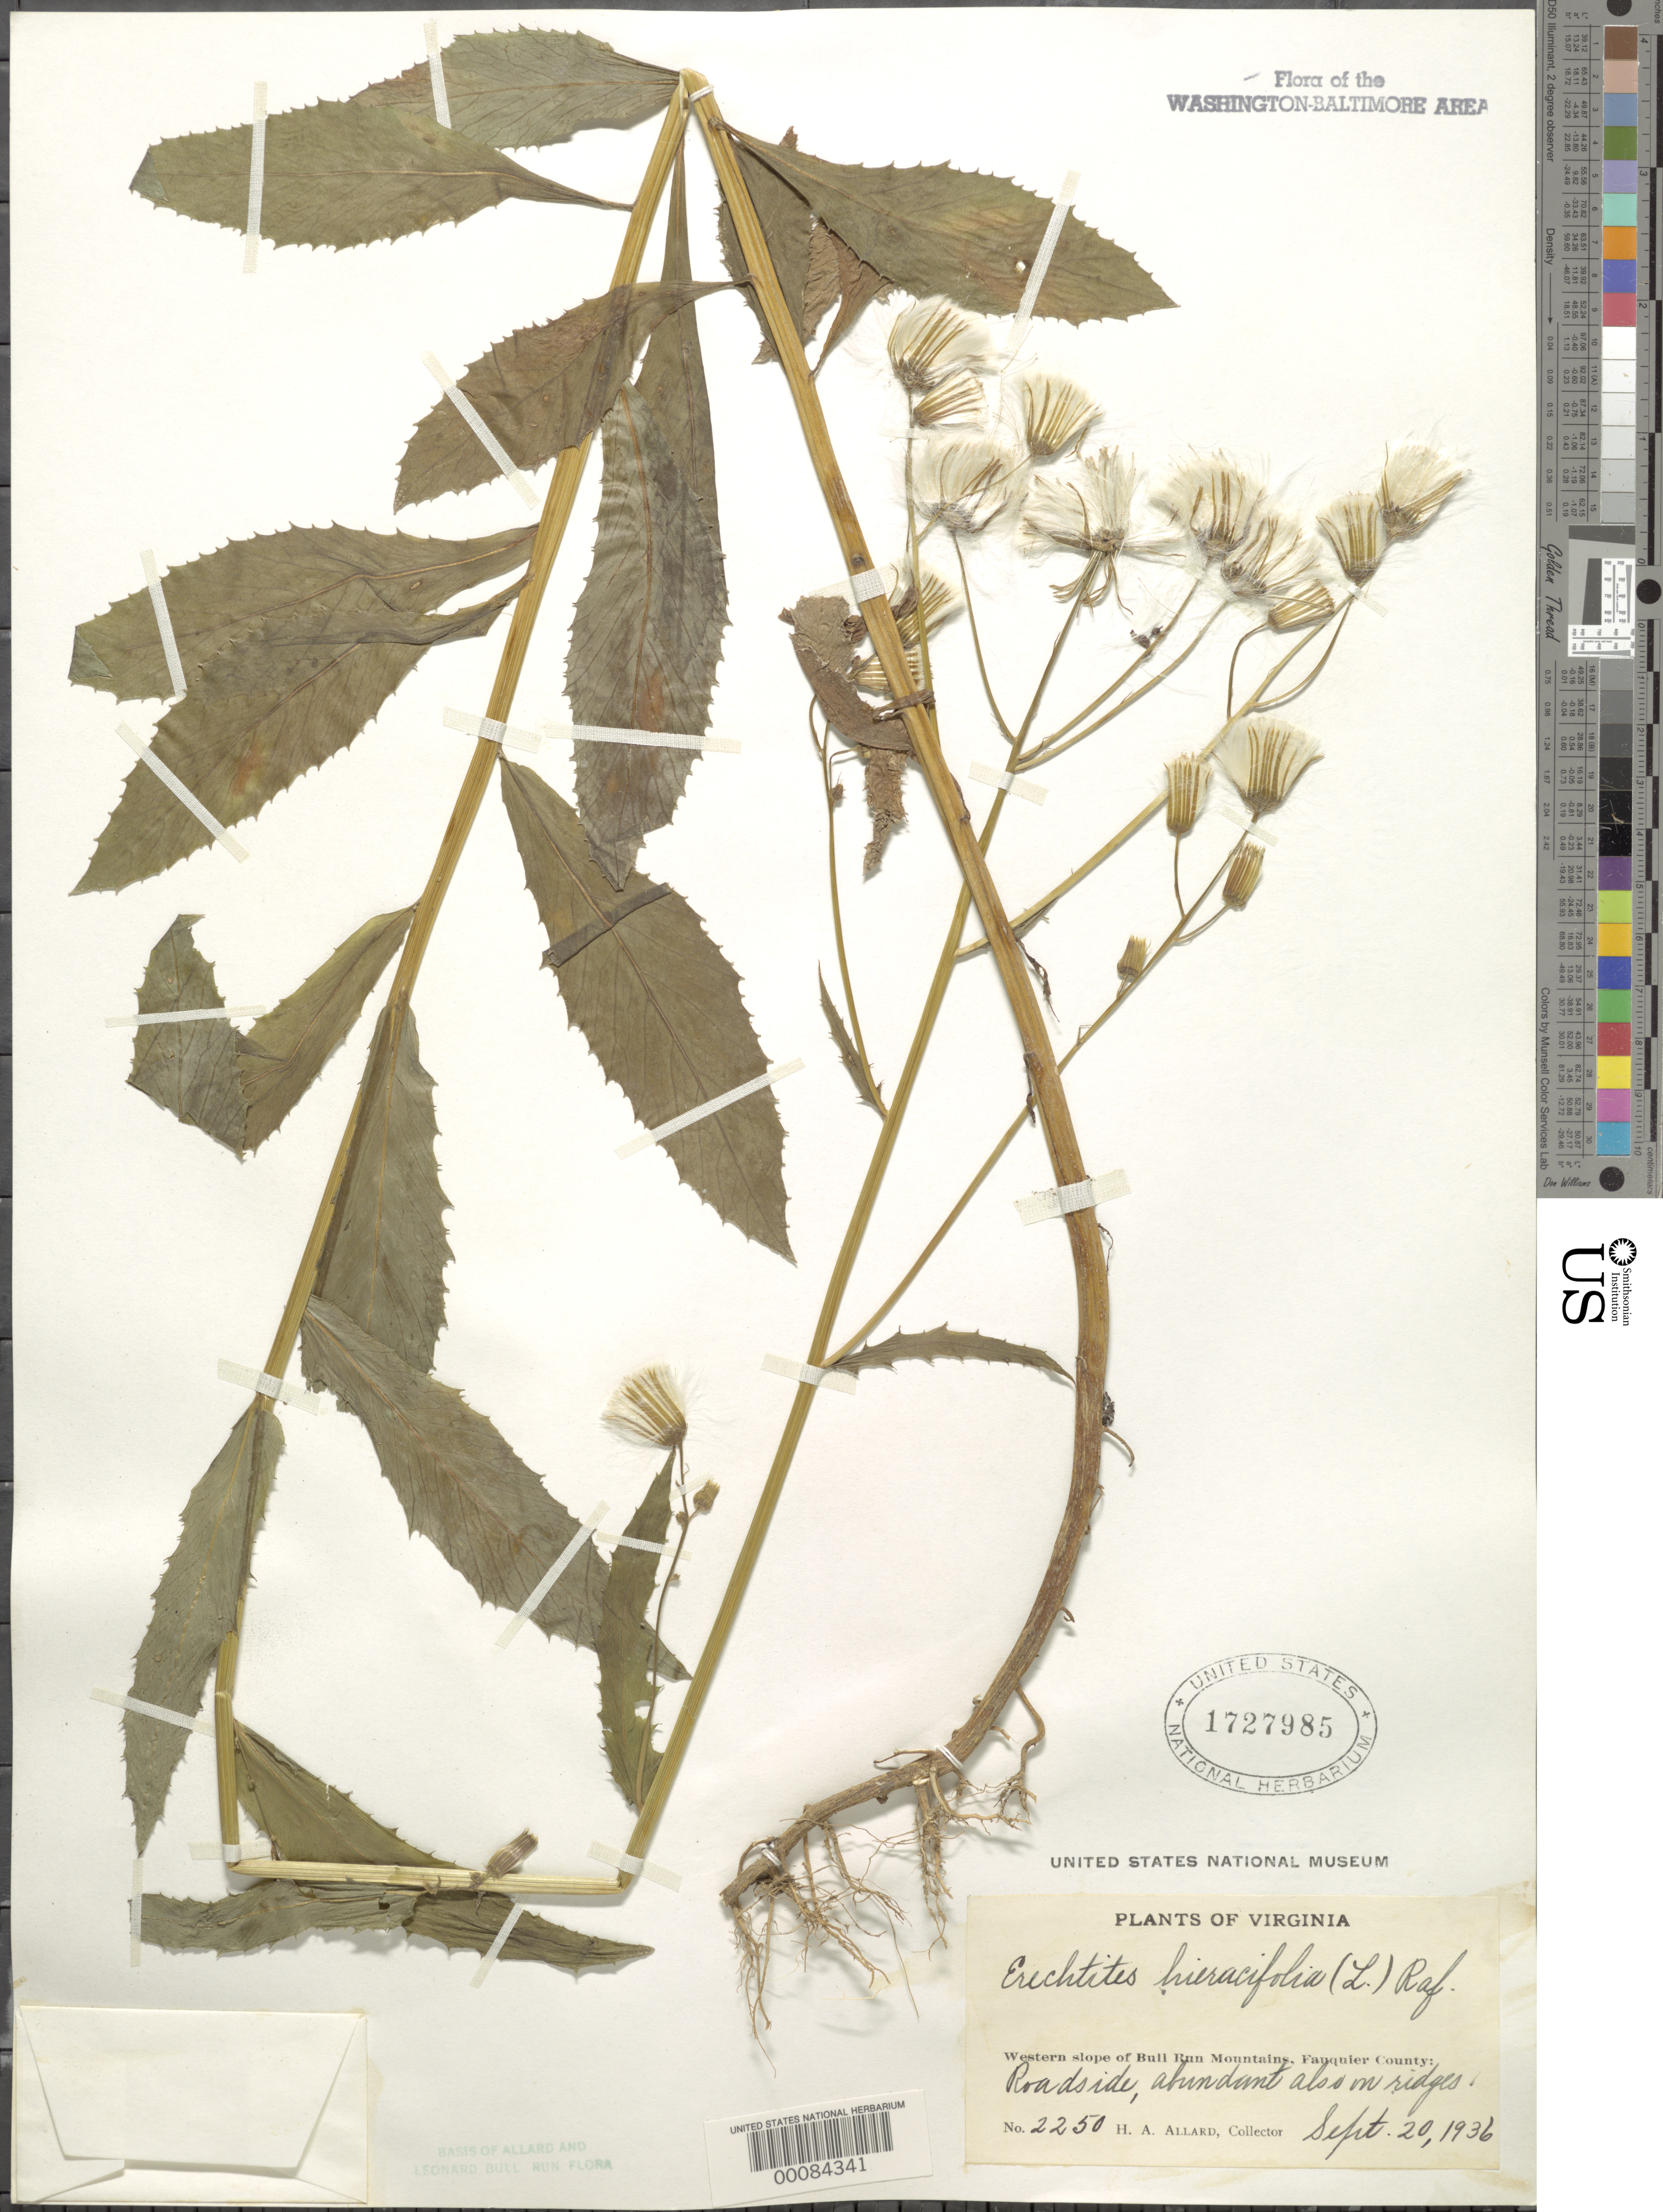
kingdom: Plantae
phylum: Tracheophyta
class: Magnoliopsida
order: Asterales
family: Asteraceae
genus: Erechtites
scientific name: Erechtites hieraciifolius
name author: (L.) Raf. ex DC.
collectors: H. A. Allard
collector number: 2250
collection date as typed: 20 Sep 1936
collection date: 1936-09-20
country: United States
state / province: Virginia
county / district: Fauquier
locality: Western slope of Bull Run Mountains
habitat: Roadside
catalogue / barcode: US 1727985